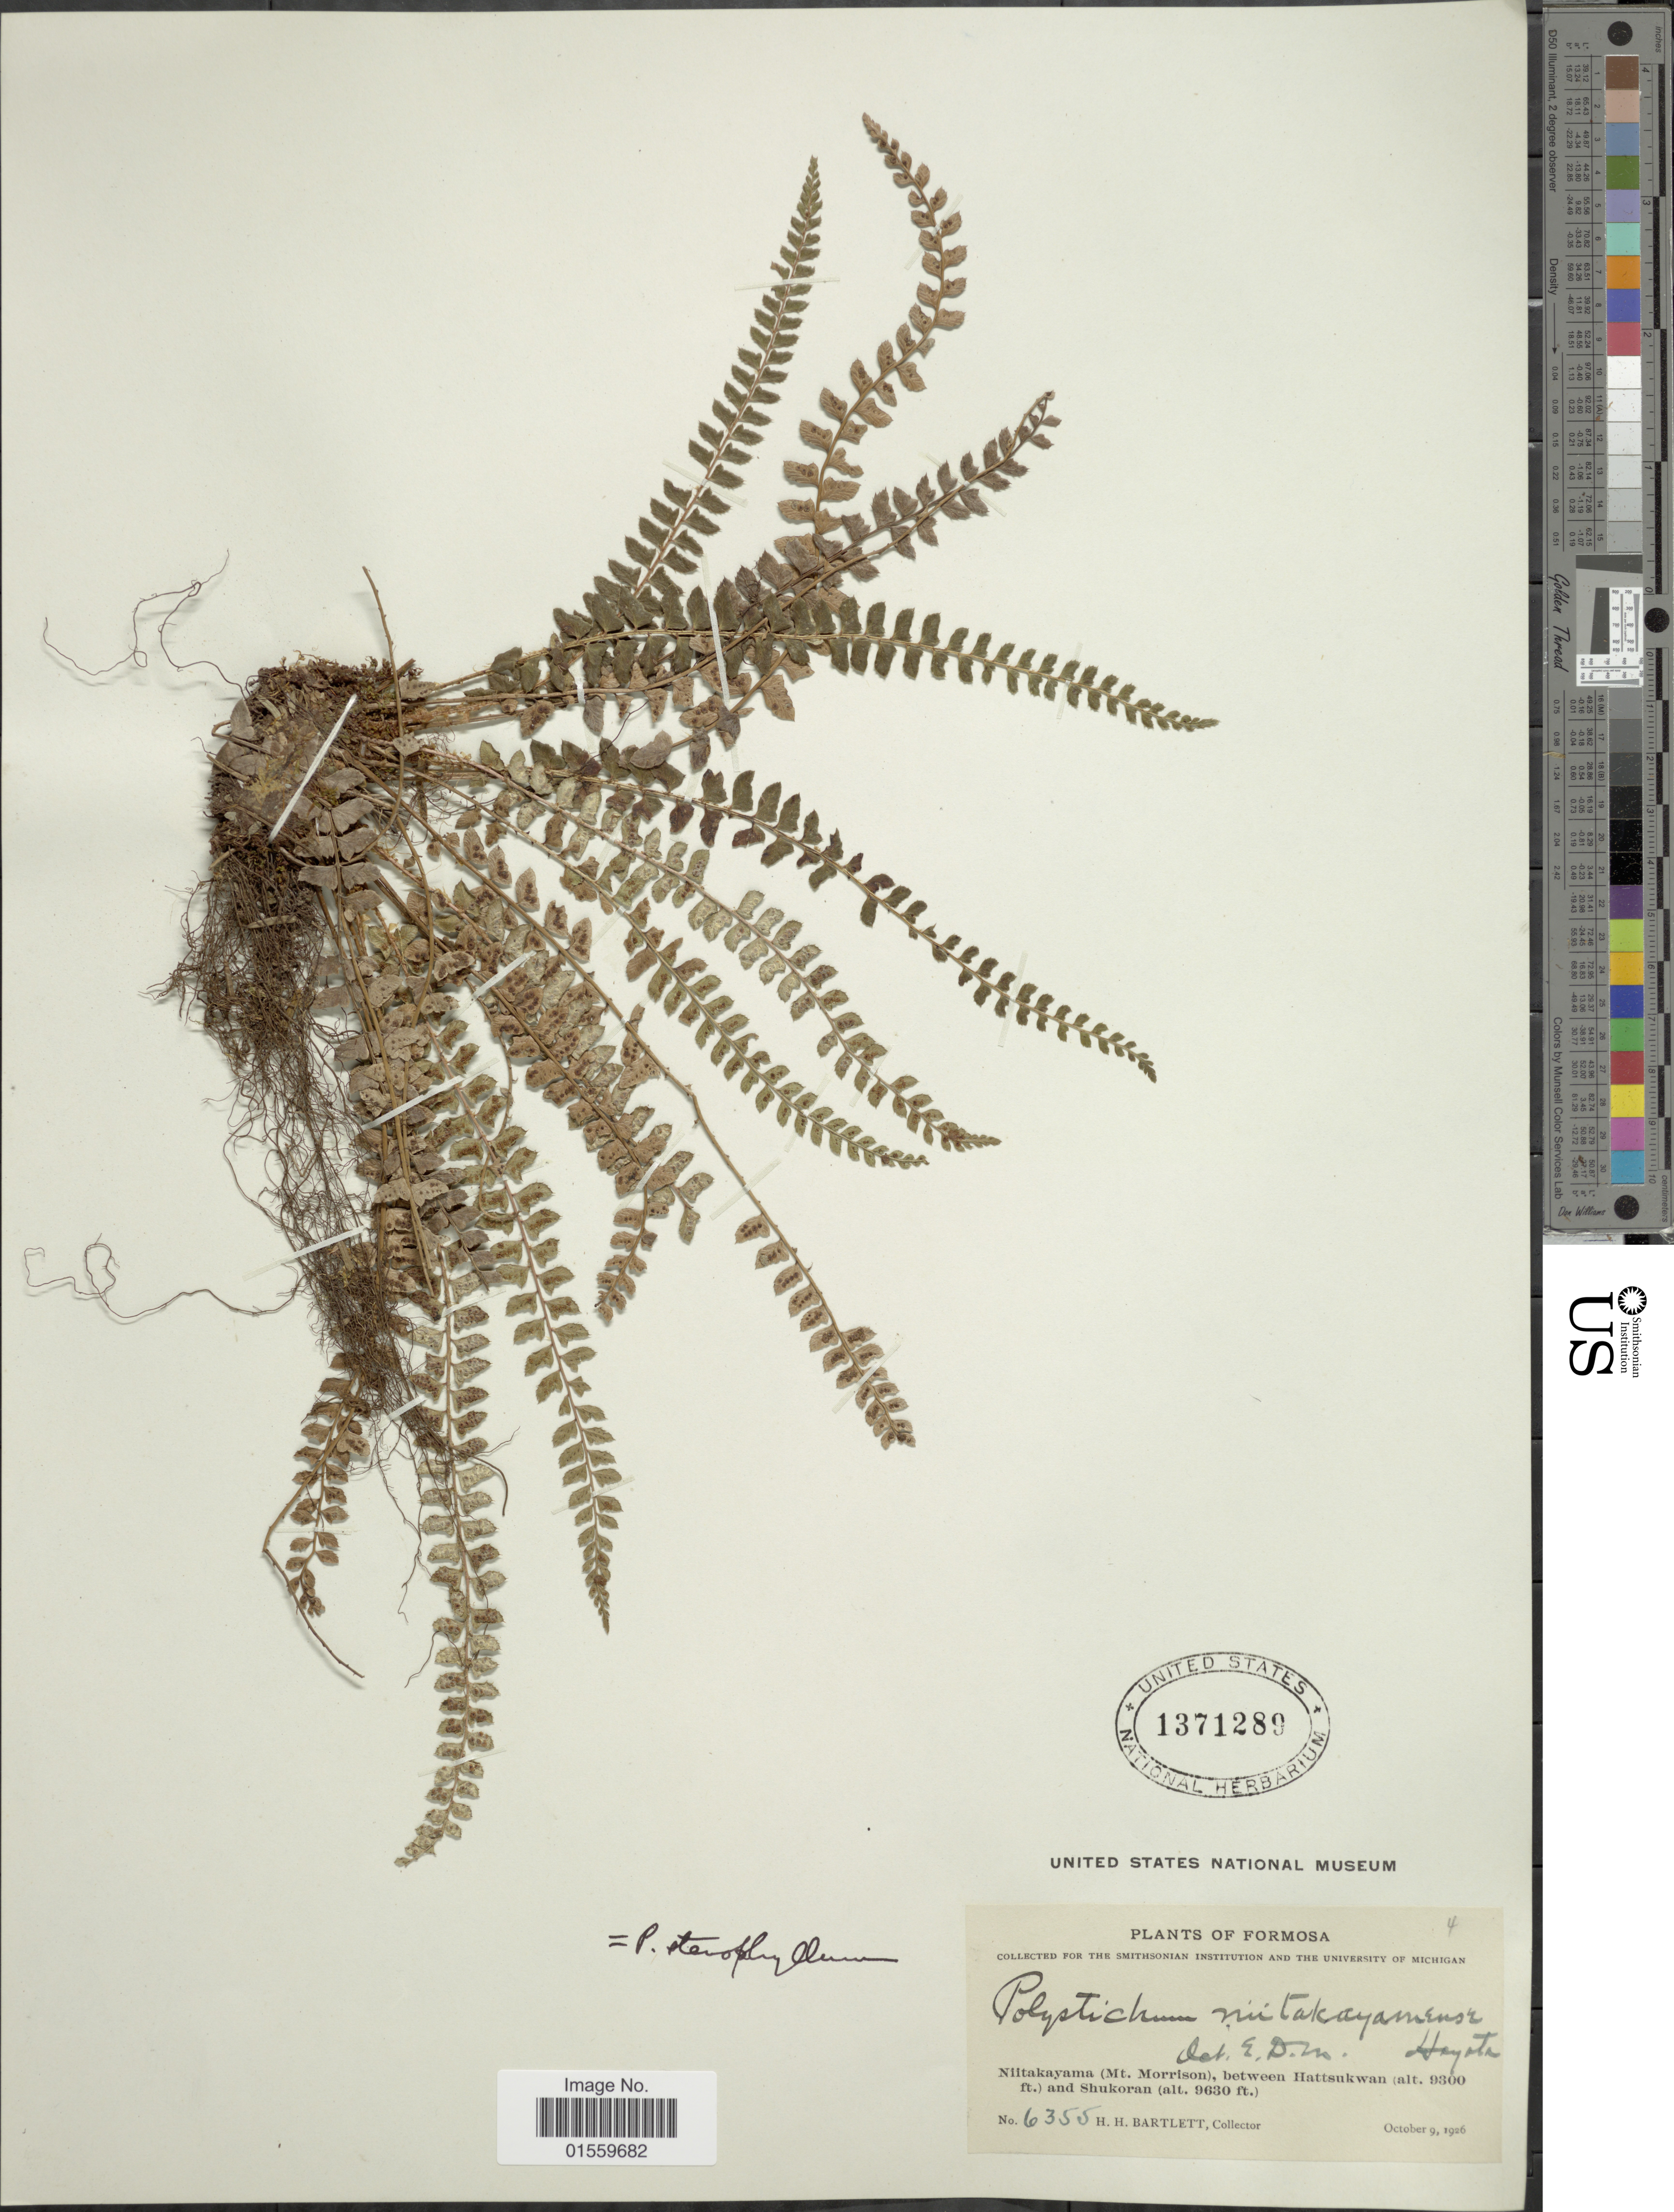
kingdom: Plantae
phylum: Tracheophyta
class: Polypodiopsida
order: Polypodiales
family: Dryopteridaceae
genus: Polystichum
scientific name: Polystichum stenophyllum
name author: Christ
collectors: H. H. Bartlett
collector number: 6355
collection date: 1926-10-09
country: Taiwan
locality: Niitakayama (Mt. Morrison), between Hattsukwan and Shukoran.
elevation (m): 2835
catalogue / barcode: US 1371289